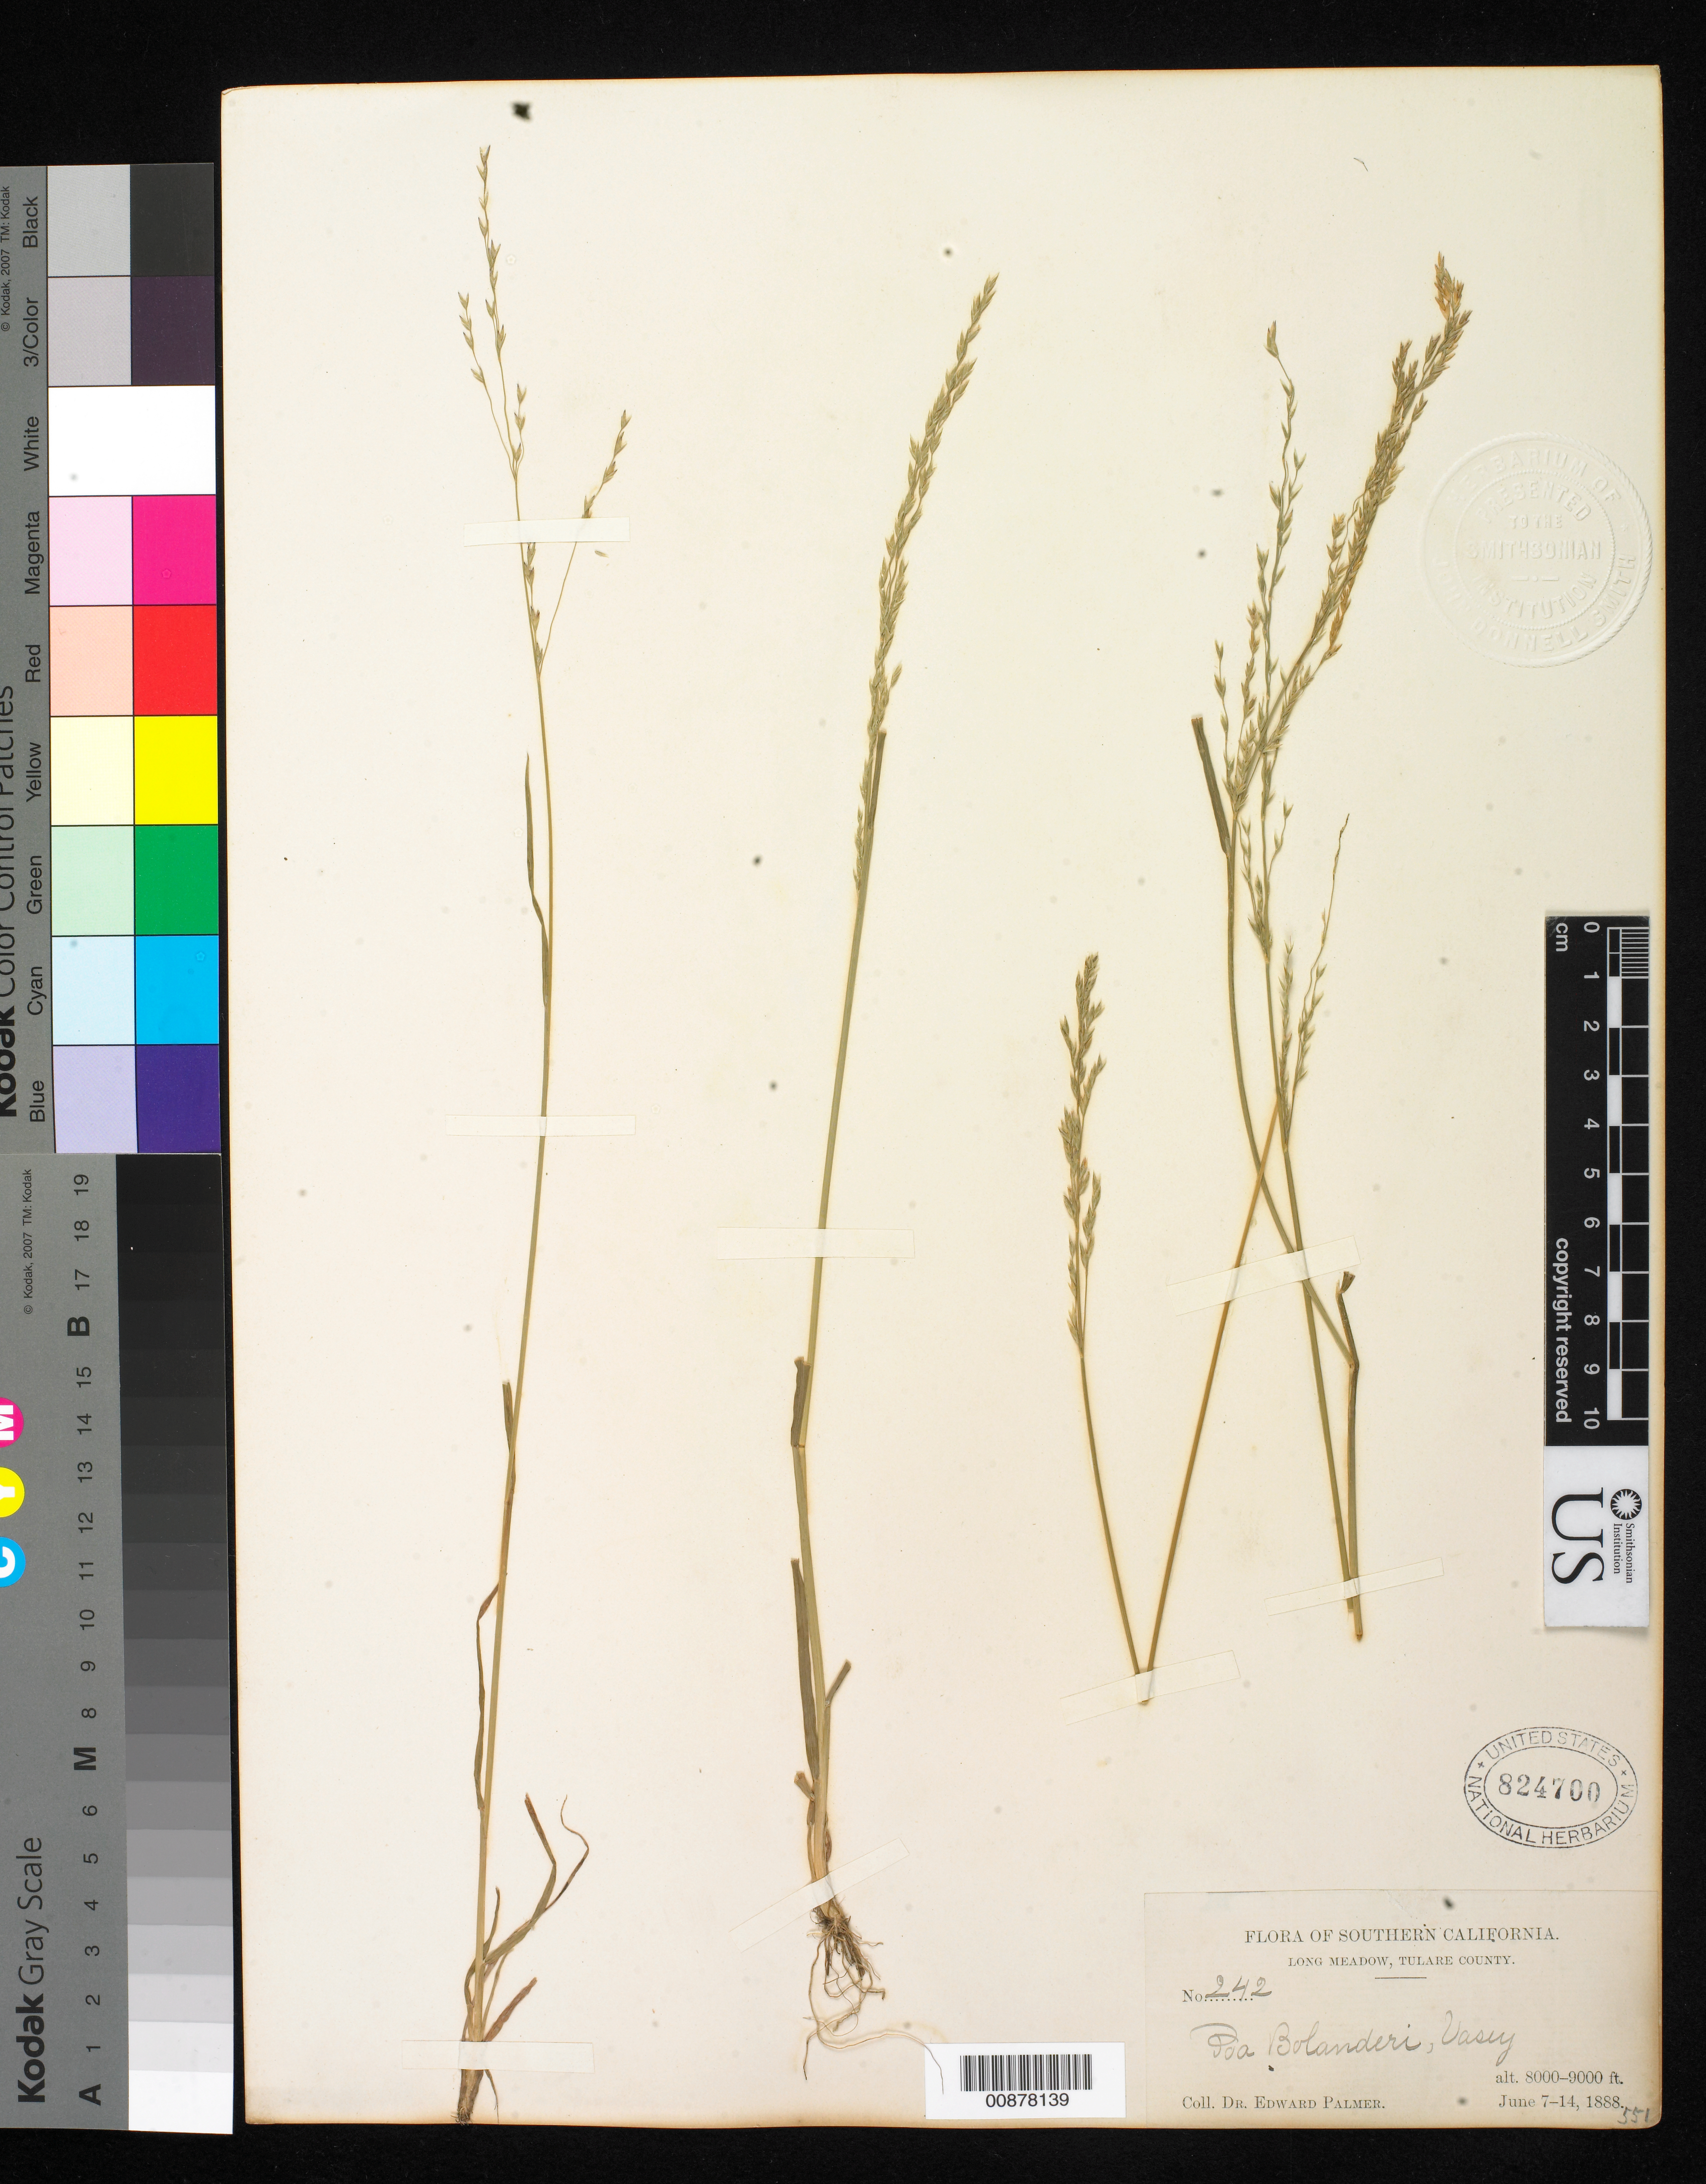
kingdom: Plantae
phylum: Tracheophyta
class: Liliopsida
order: Poales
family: Poaceae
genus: Poa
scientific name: Poa bolanderi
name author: Vasey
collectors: E. Palmer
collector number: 242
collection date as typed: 07 Jun 1888 to 14 Jun 1888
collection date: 1888-06-07/1888-06-14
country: United States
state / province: California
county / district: Tulare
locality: Long Meadow, Tulare County, California.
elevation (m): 2438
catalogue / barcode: US 824700